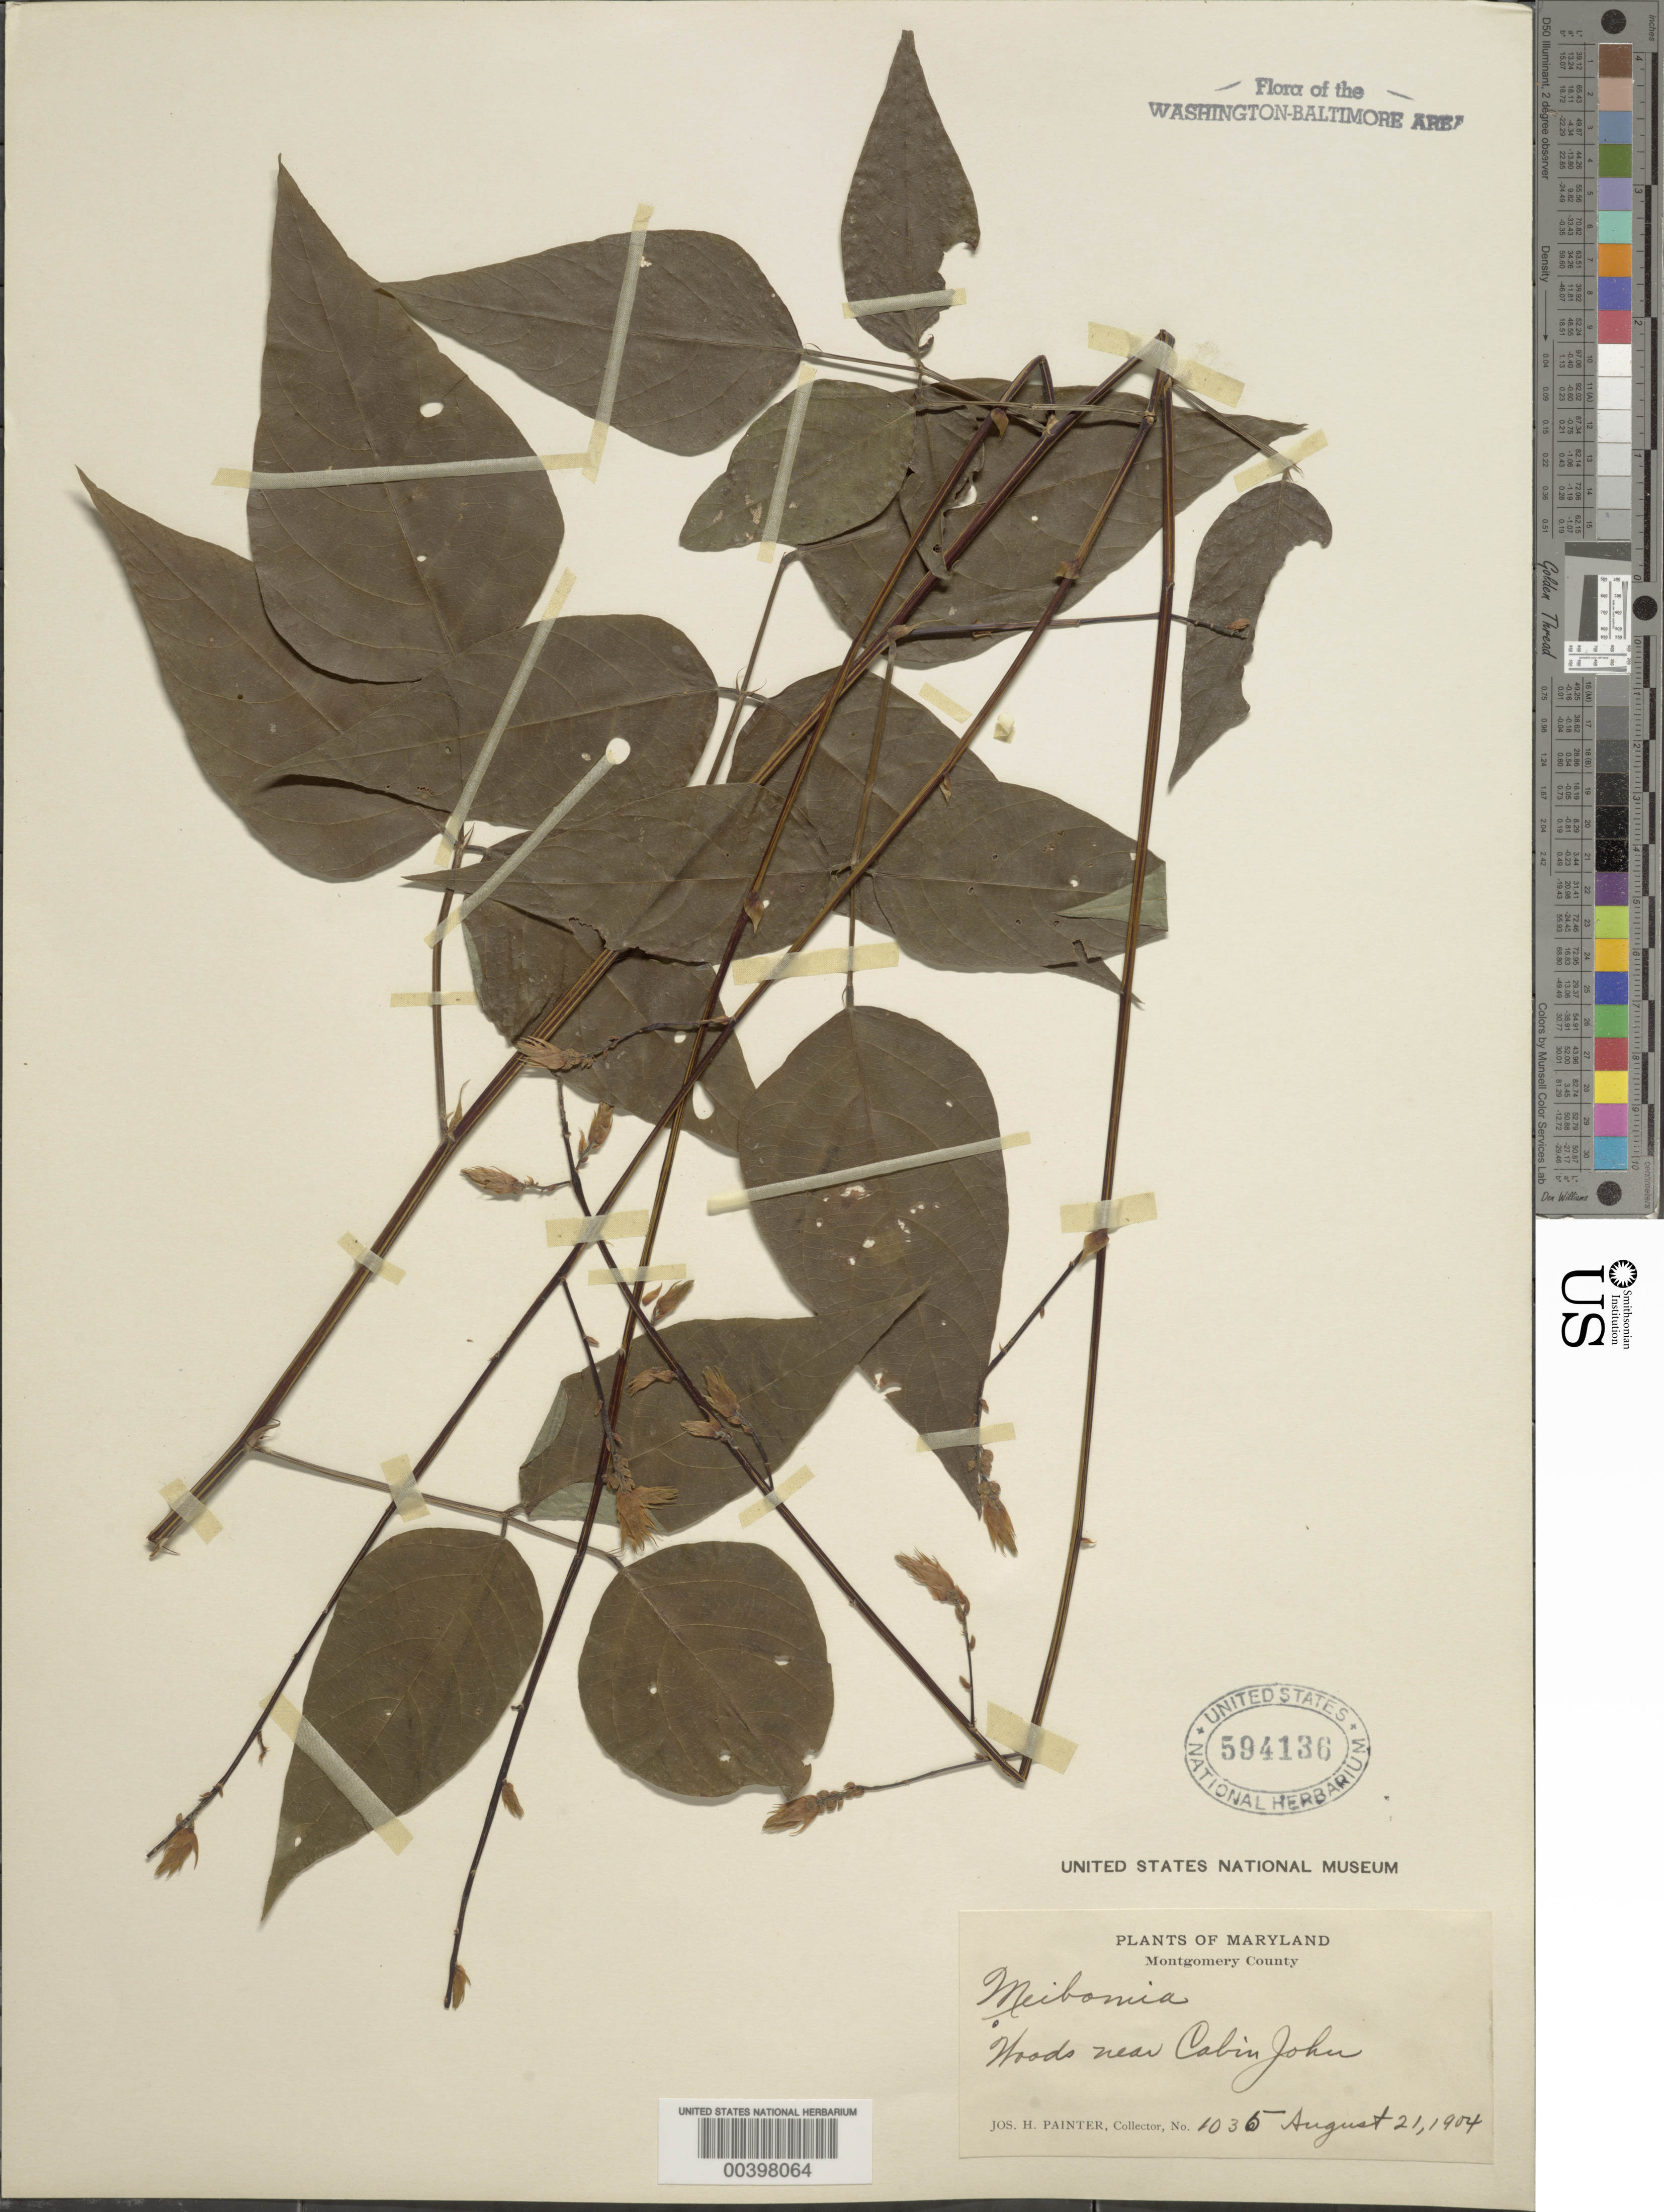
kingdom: Plantae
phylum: Tracheophyta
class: Magnoliopsida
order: Fabales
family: Fabaceae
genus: Desmodium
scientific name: Desmodium cuspidatum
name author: (Muhl. ex Willd.) Loudon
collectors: J. H. Painter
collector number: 1035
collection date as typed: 21 Aug 1904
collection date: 1904-08-21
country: United States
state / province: Maryland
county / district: Montgomery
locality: Near Cabin John C. & O. Canal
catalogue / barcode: US 594136